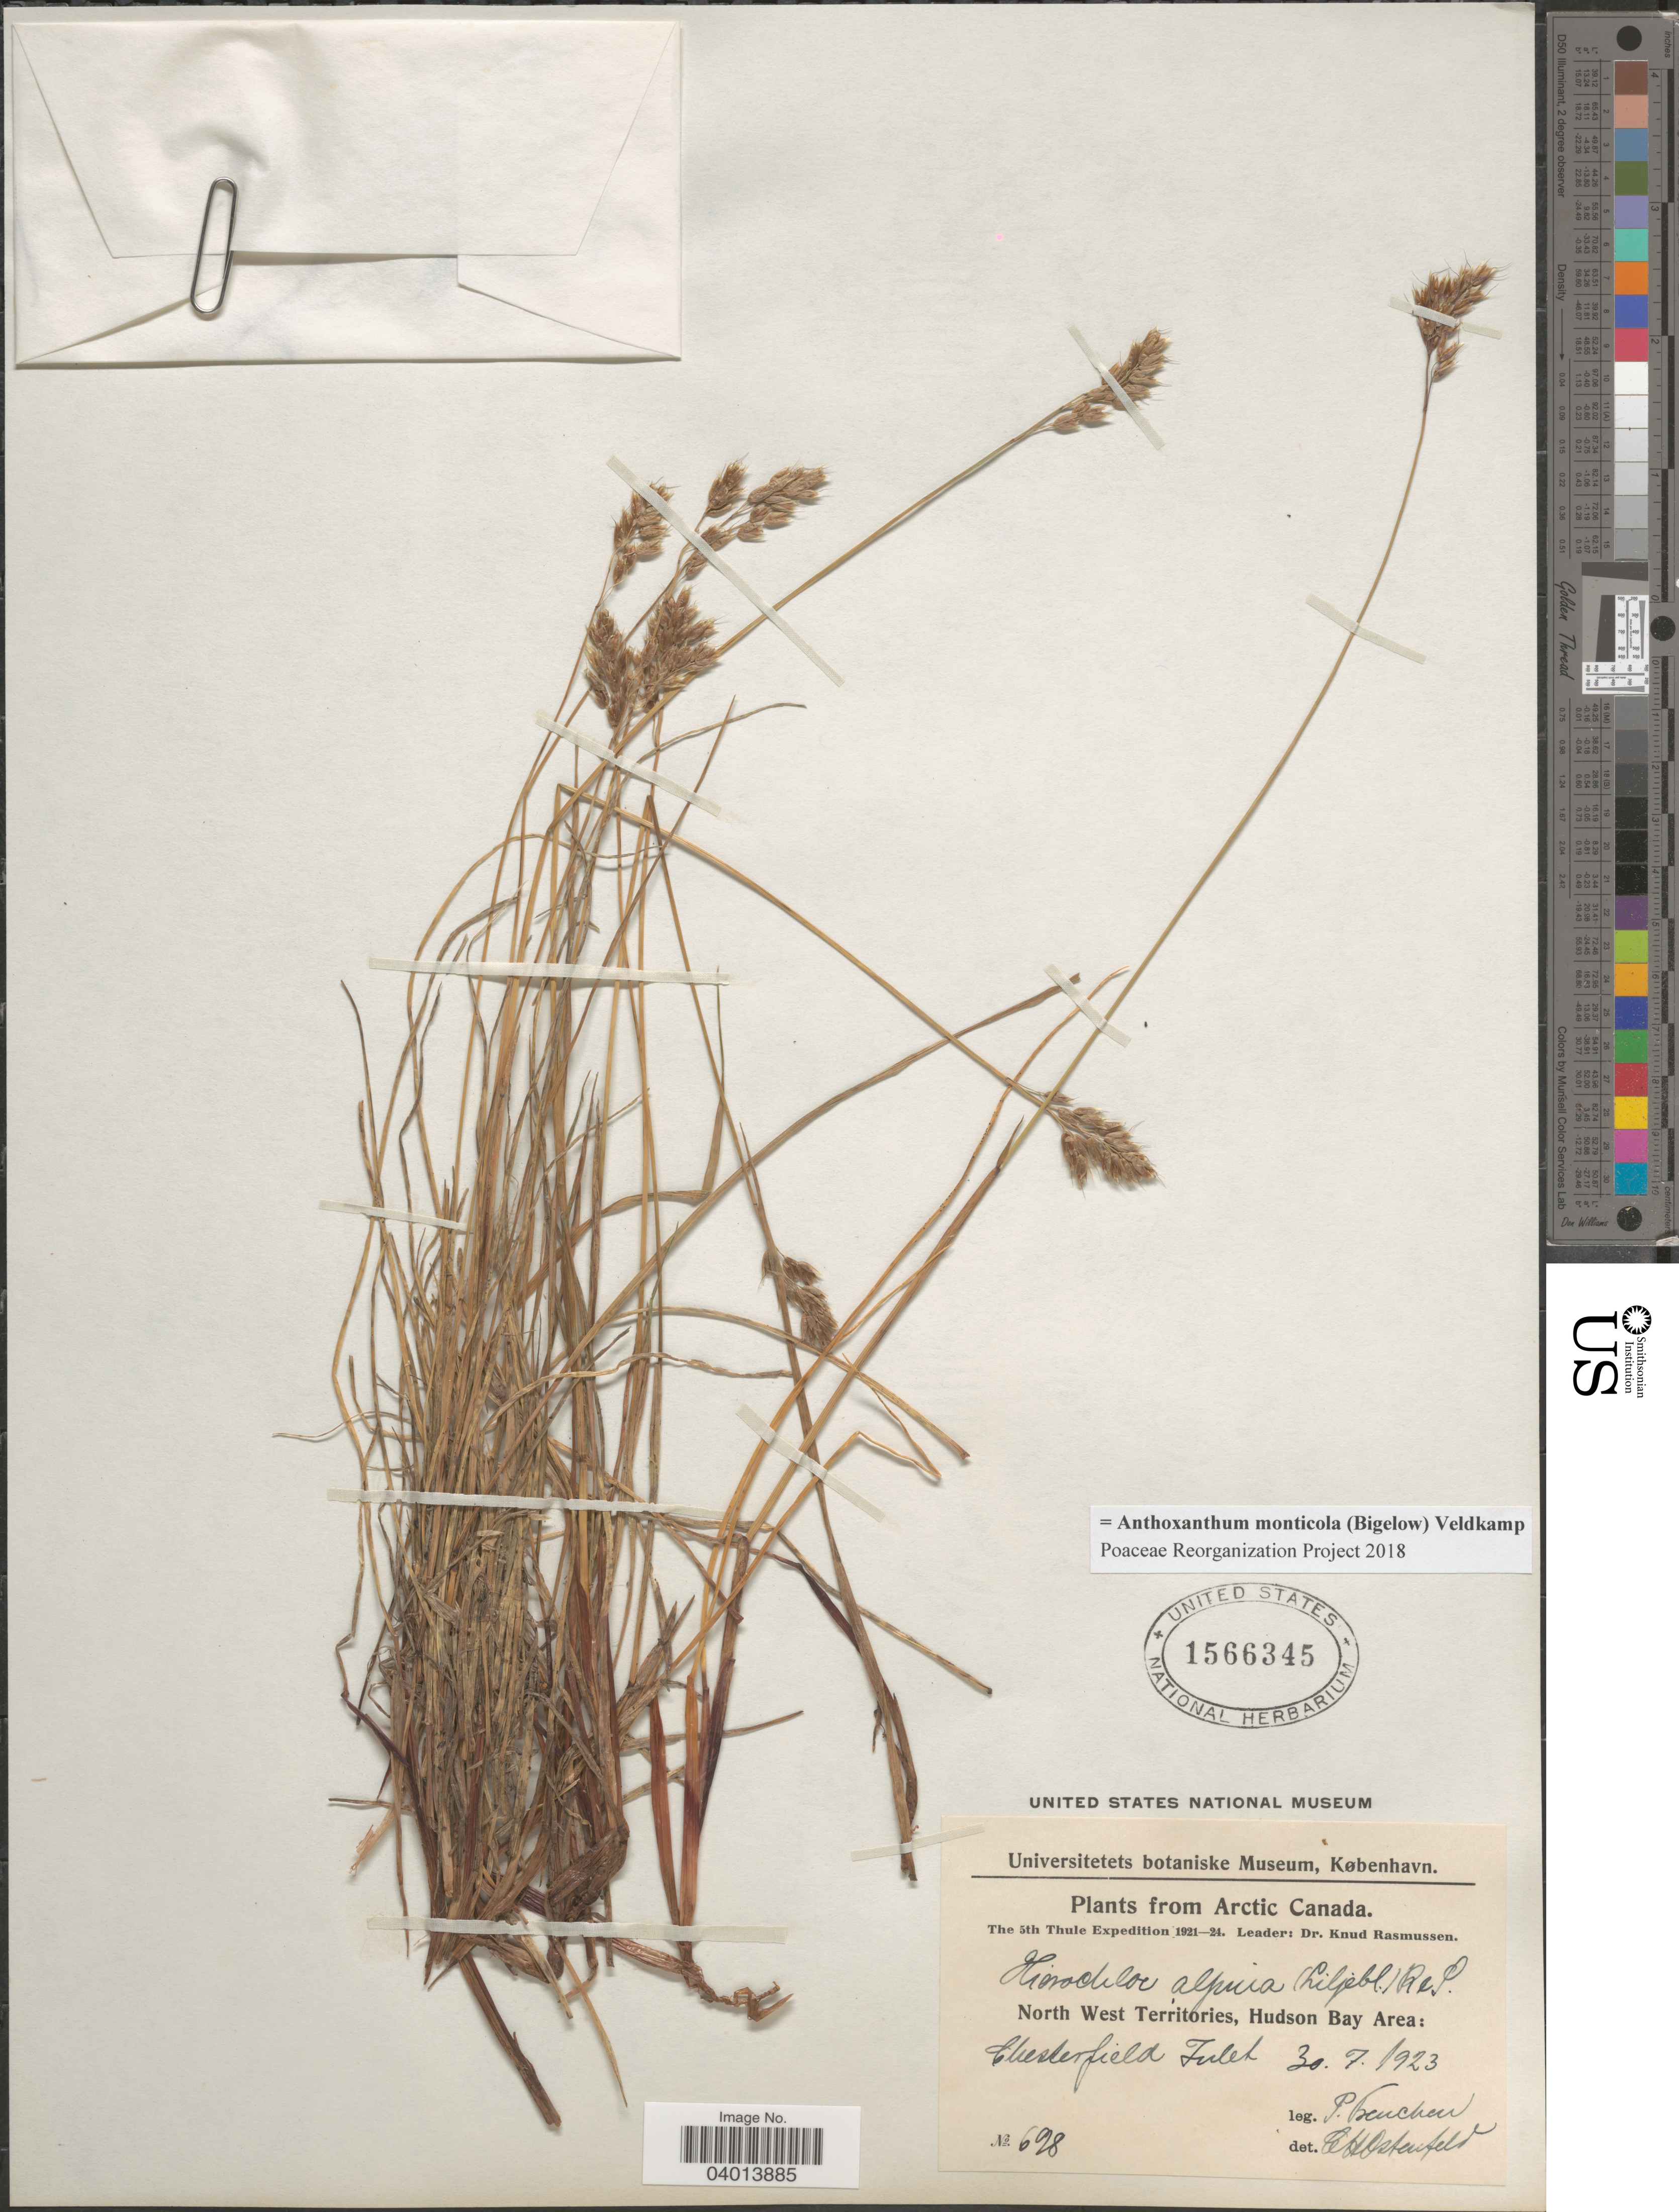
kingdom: Plantae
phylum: Tracheophyta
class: Liliopsida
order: Poales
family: Poaceae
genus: Anthoxanthum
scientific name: Anthoxanthum monticola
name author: (Bigelow) Veldkamp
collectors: P. Frenchen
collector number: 698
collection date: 1923-07-30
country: Canada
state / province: Northwest Territories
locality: From Arctic Canada. North West Territories, Hudson Bay Area: Chesterfield Inlet.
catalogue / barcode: US 1566345